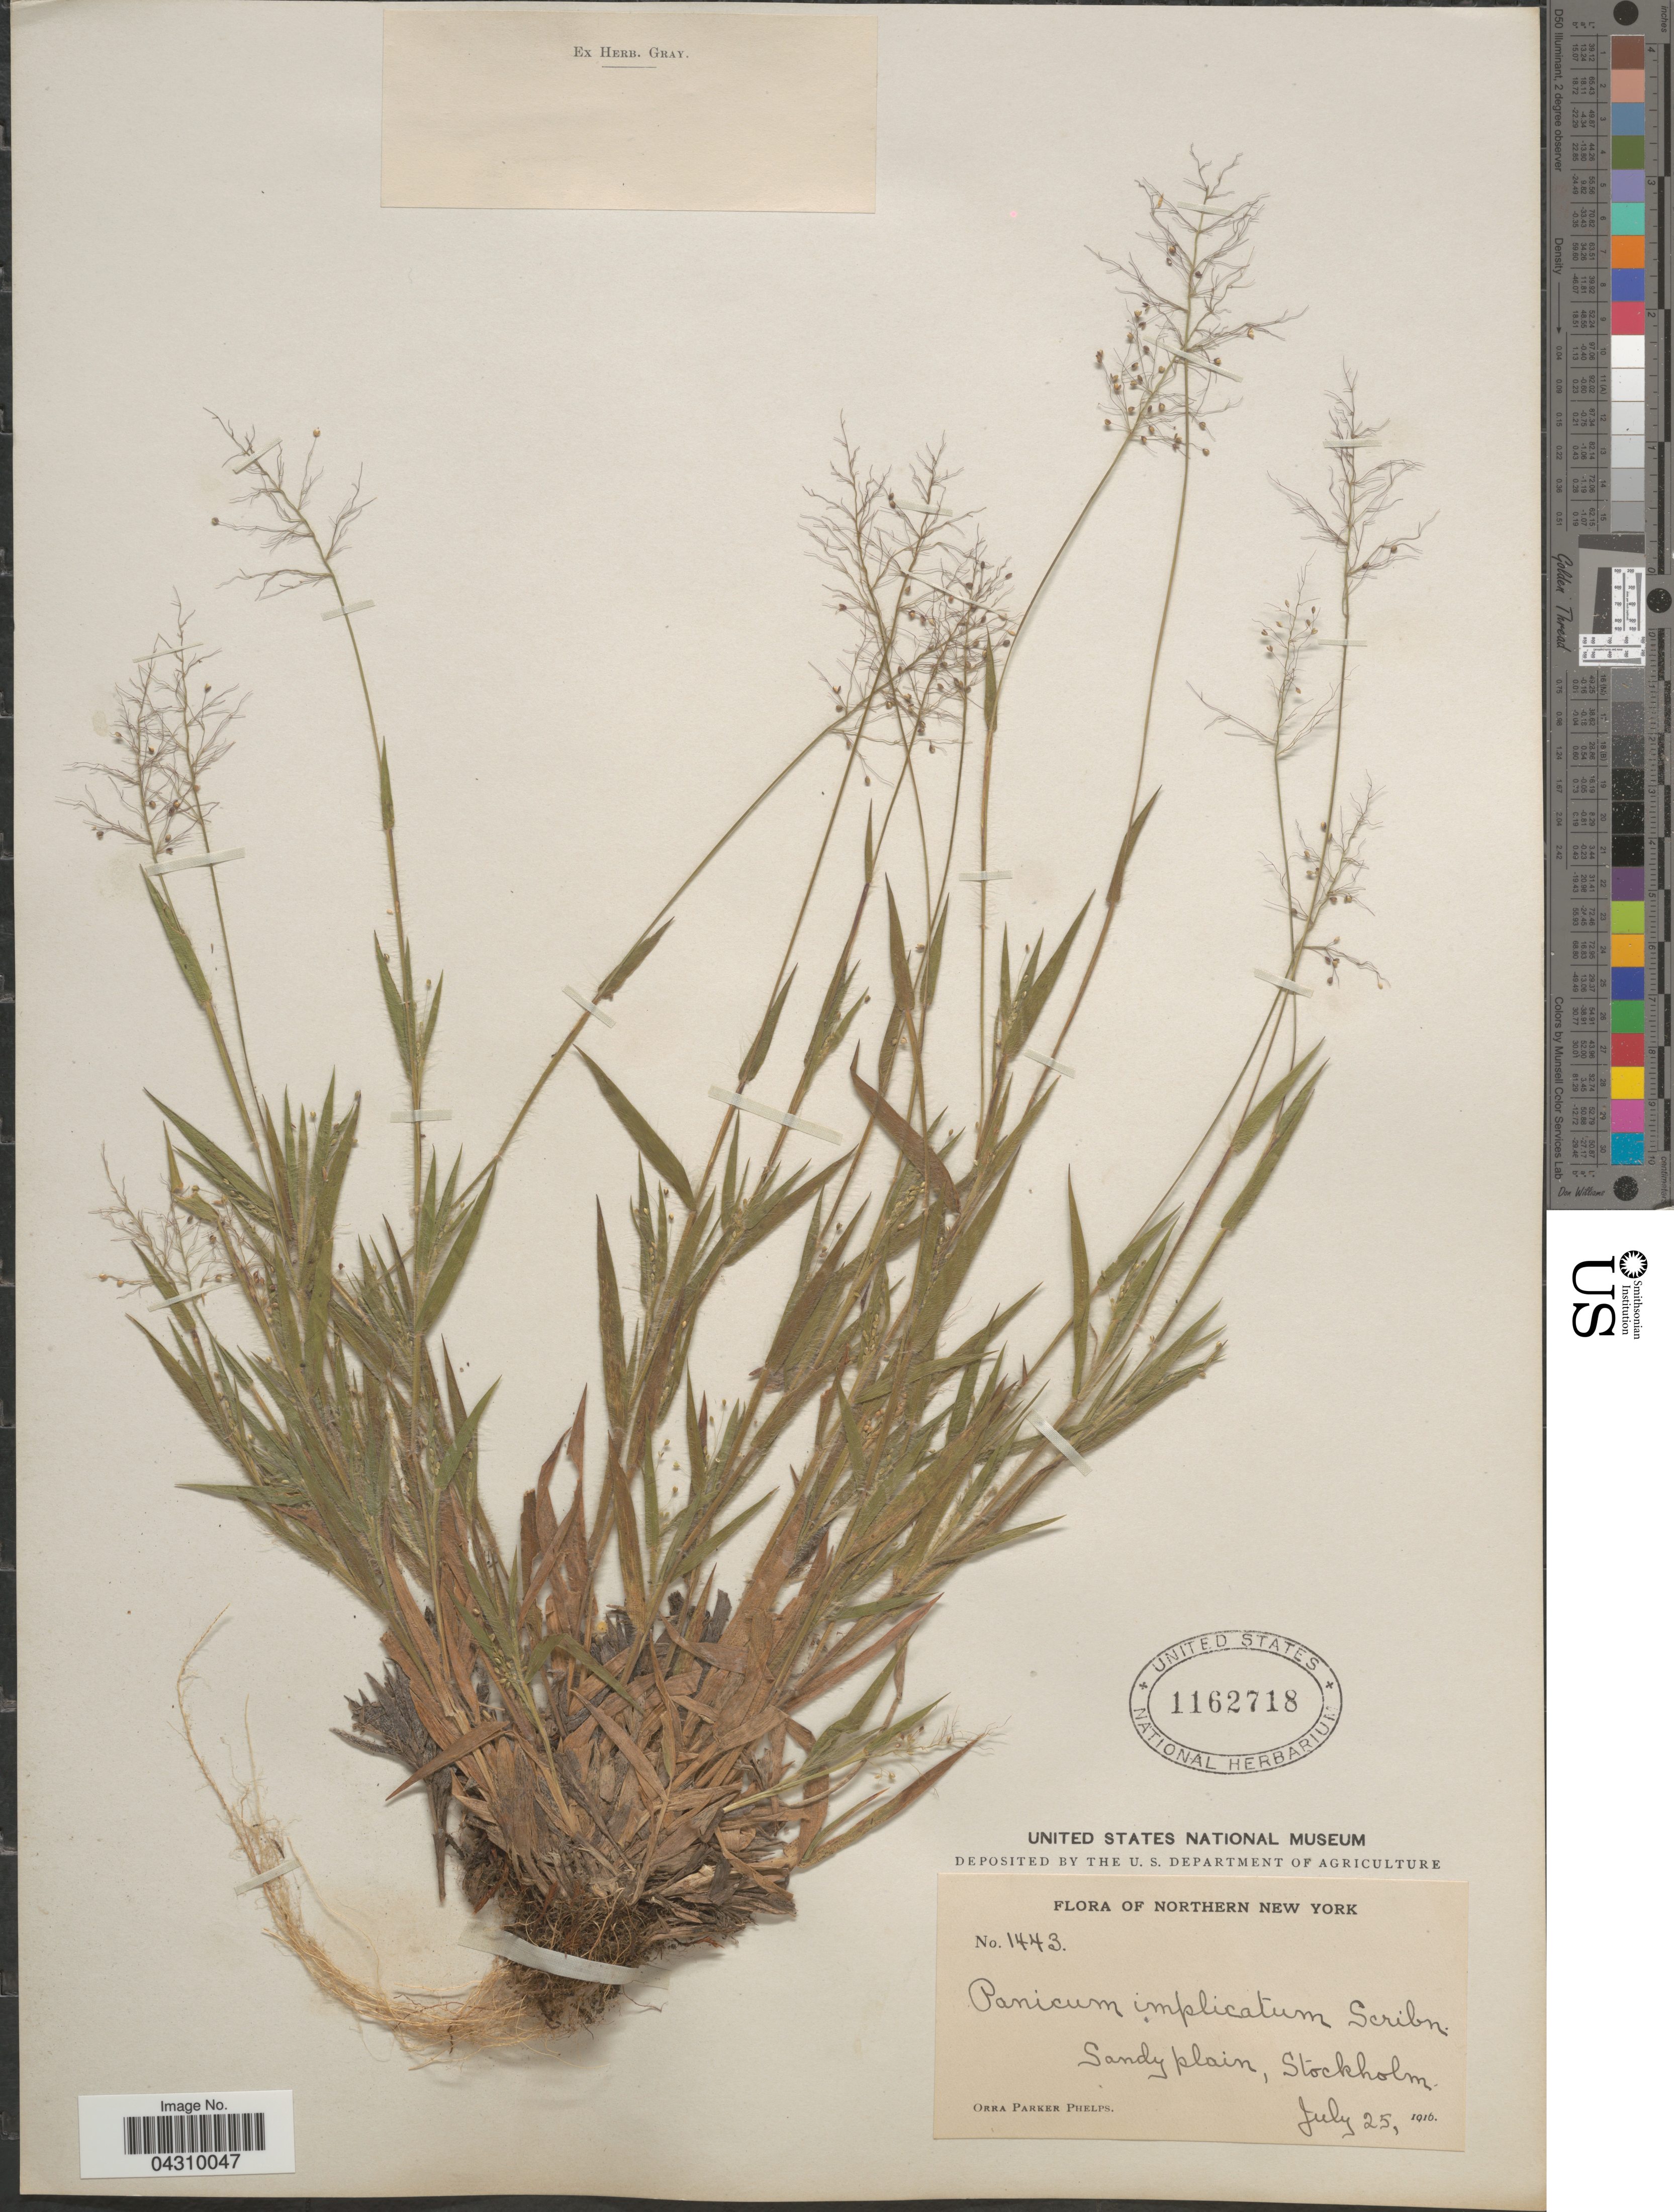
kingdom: Plantae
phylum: Tracheophyta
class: Liliopsida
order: Poales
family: Poaceae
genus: Dichanthelium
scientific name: Dichanthelium acuminatum var. acuminatum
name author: (Sw.) Gould & C.A. Clark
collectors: O. P. Phelps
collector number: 1443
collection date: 1916-07-25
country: United States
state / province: New York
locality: Northern New York. Sandy plain, Stockholm.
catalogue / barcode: US 1162718